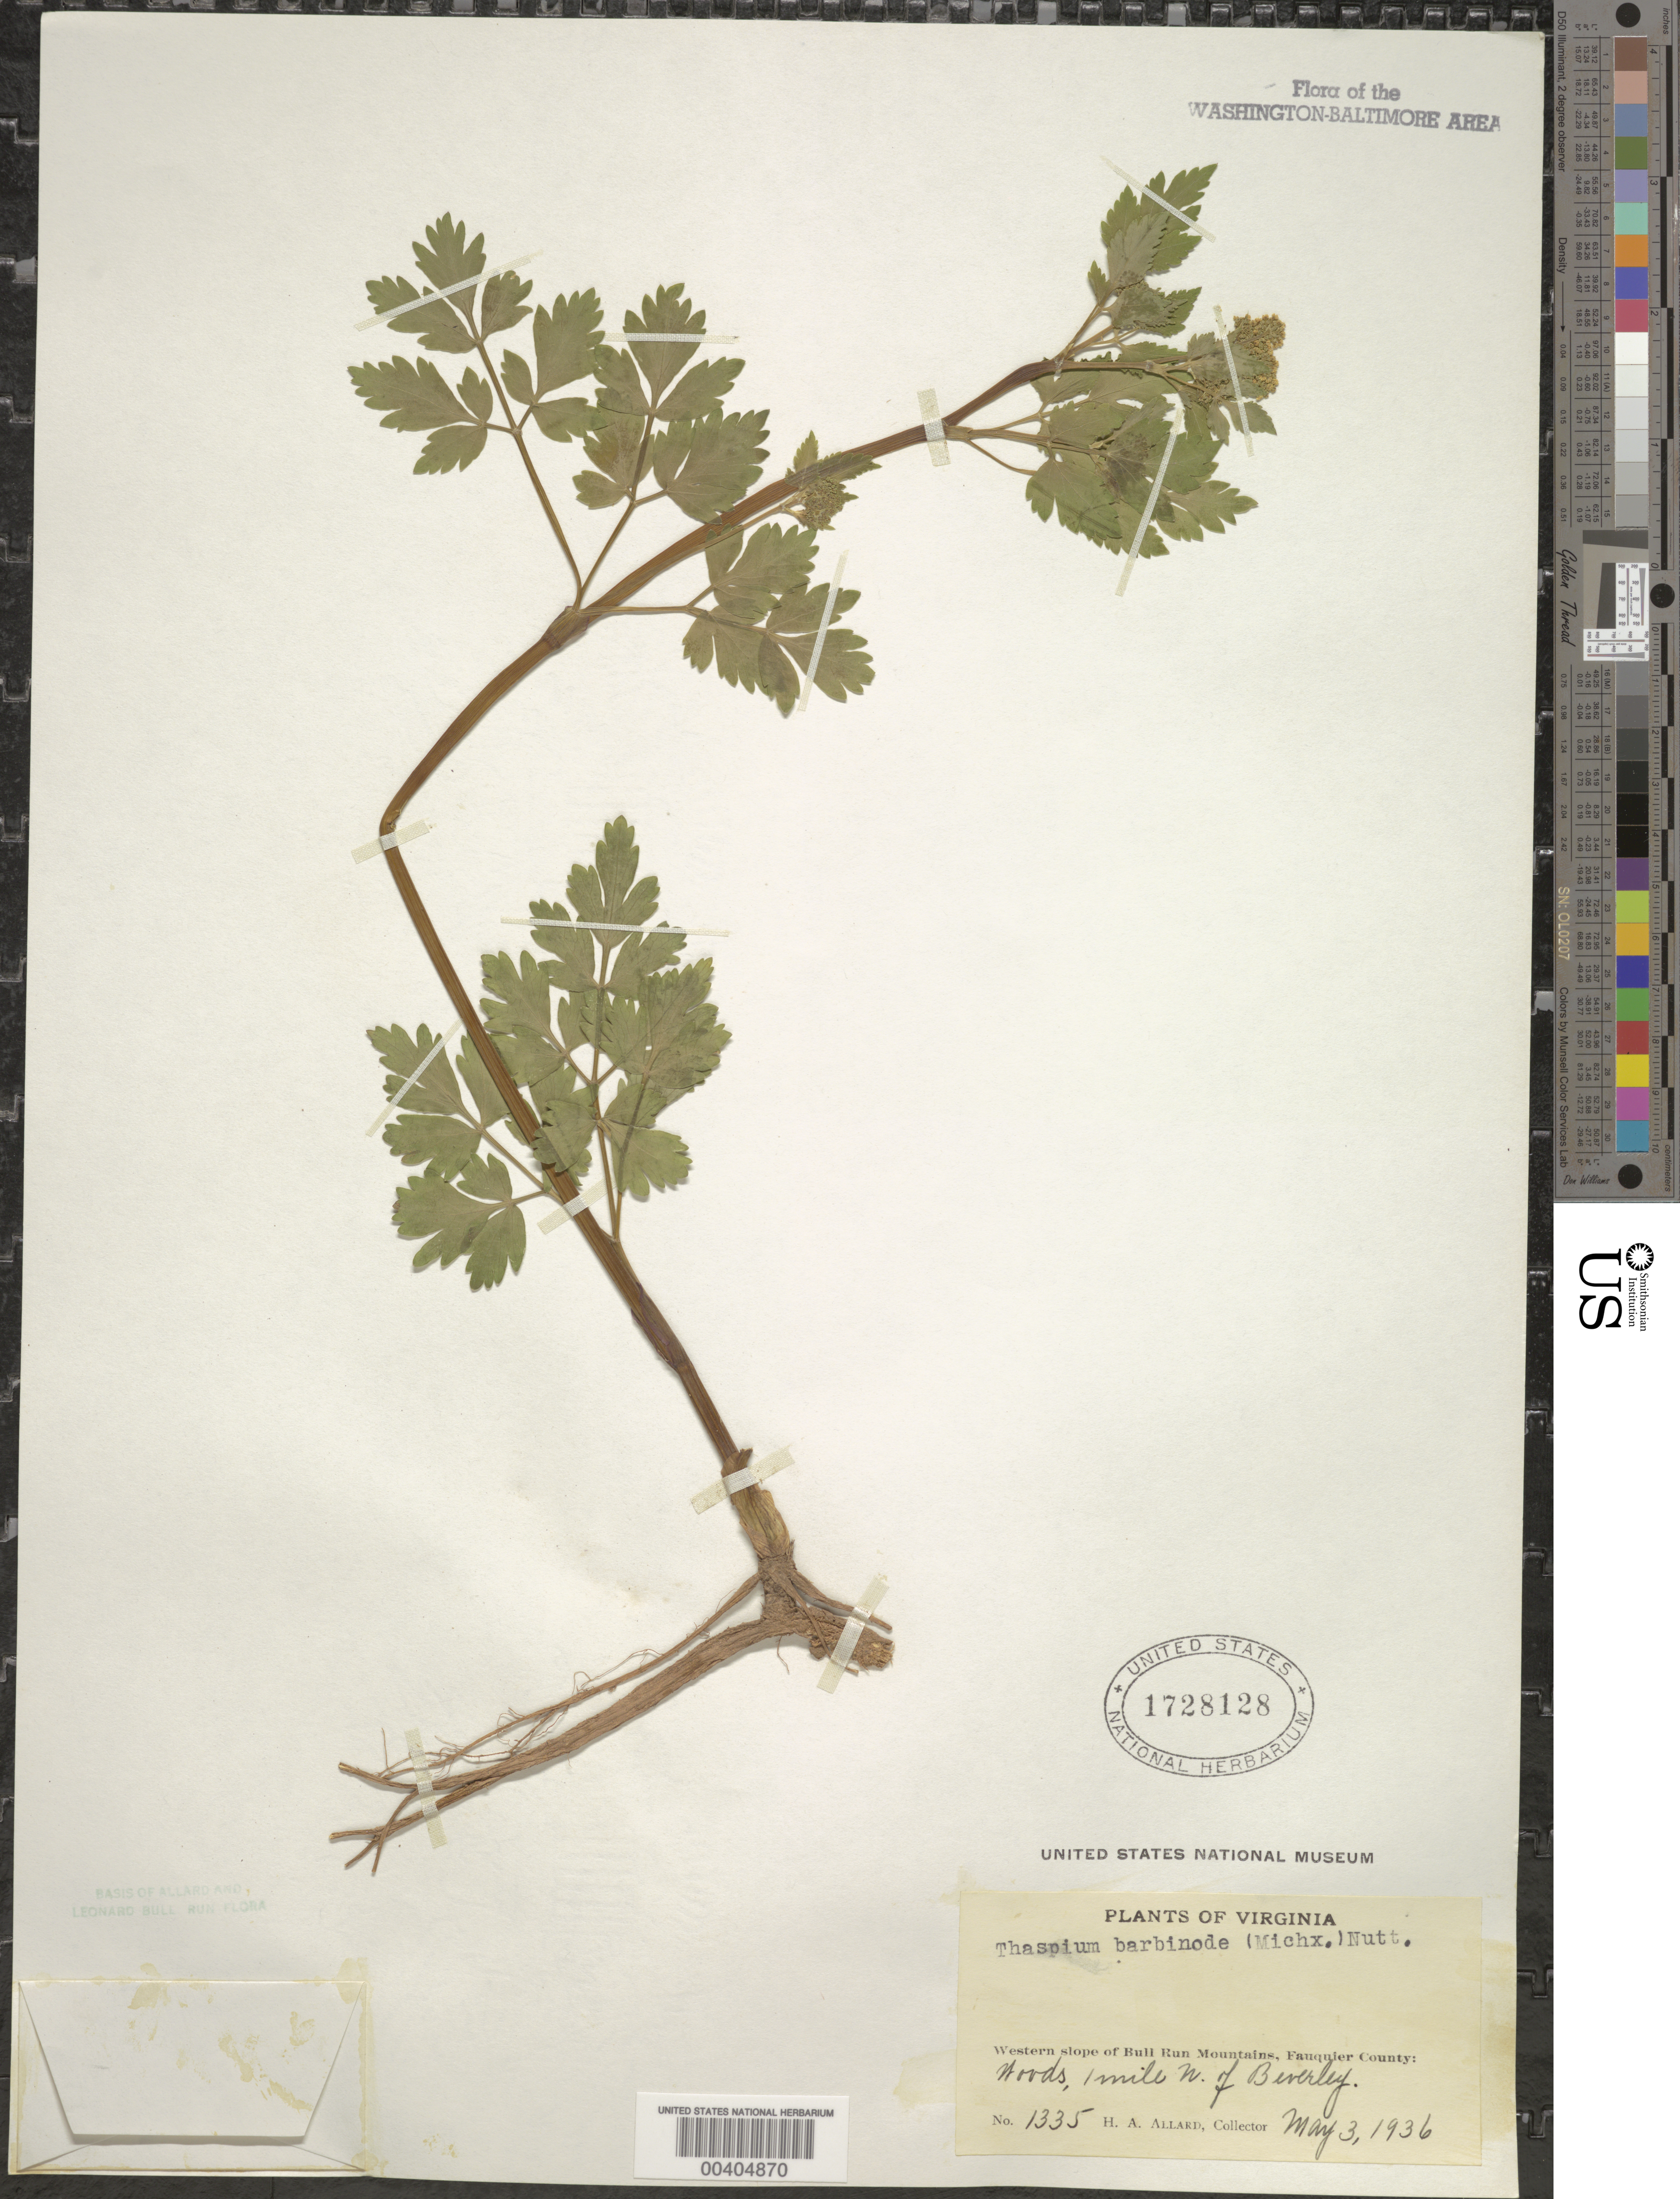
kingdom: Plantae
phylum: Tracheophyta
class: Magnoliopsida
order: Apiales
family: Apiaceae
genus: Thaspium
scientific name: Thaspium barbinode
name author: (Michx.) Nutt.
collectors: H. A. Allard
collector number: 1335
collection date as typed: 03 May 1936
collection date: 1936-05-03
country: United States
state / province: Virginia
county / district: Fauquier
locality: North of Beverley Mill, western slope of Bull Run Mts.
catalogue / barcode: US 1728128